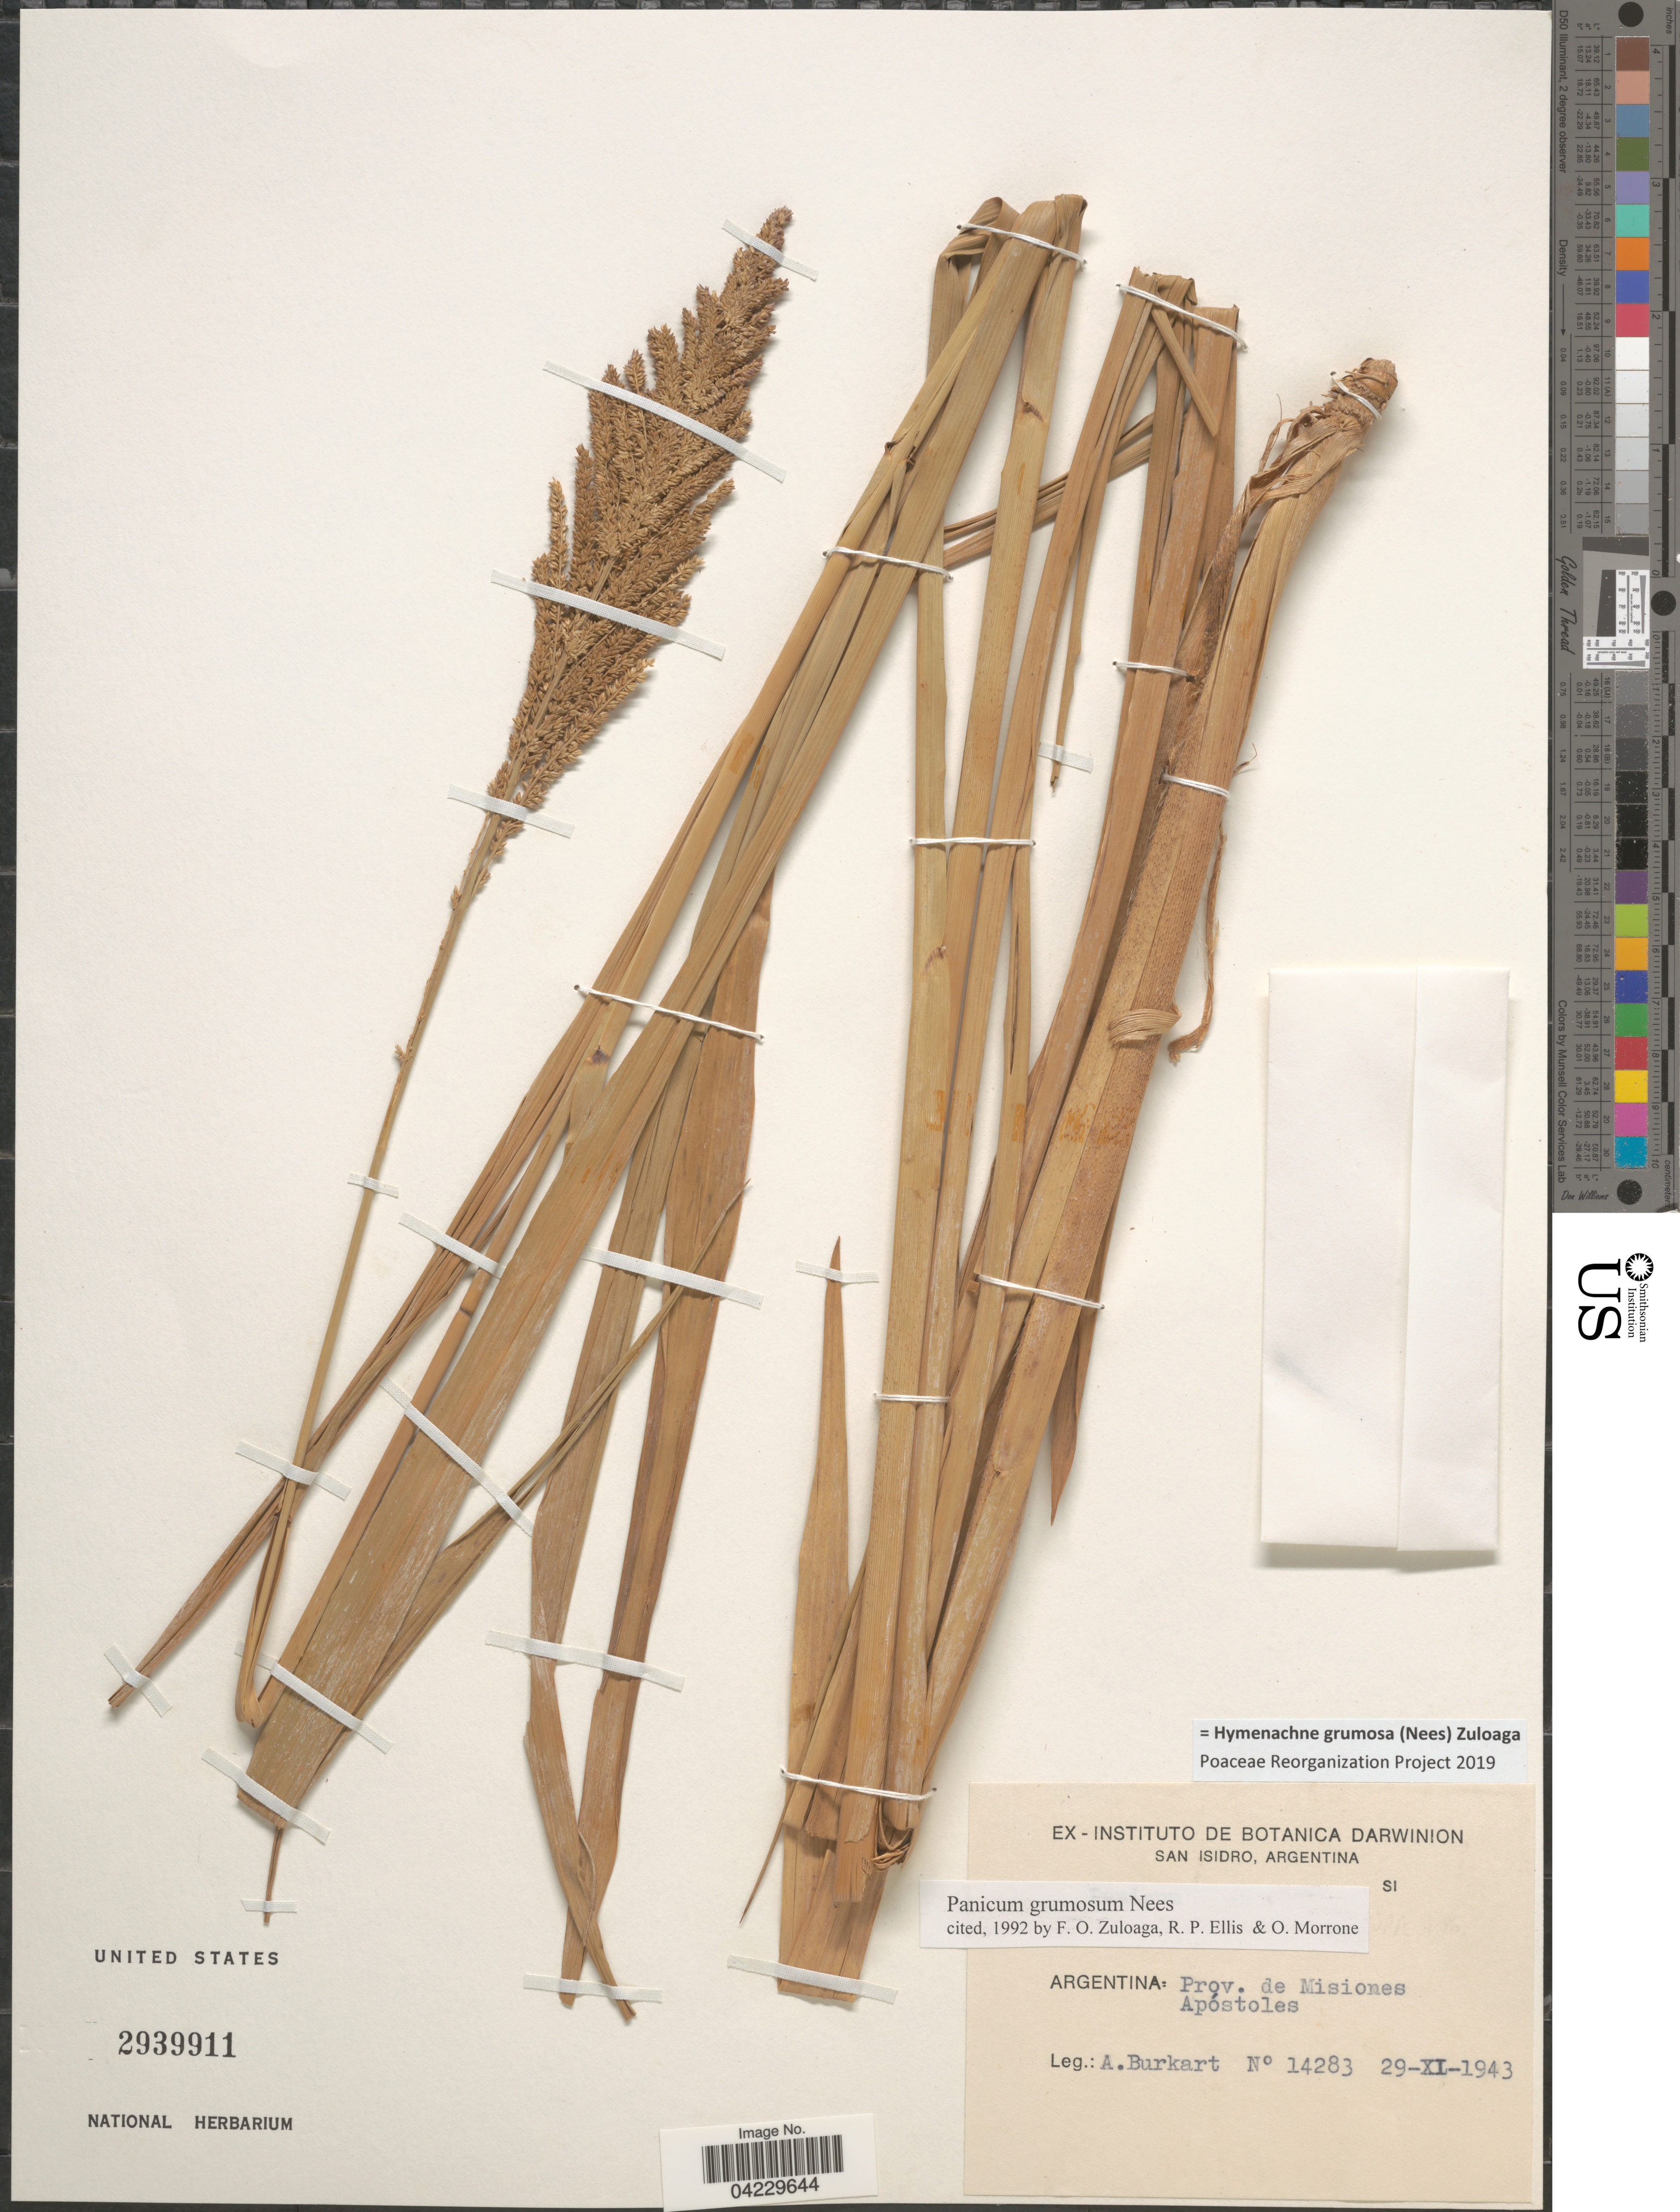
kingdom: Plantae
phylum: Tracheophyta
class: Liliopsida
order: Poales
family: Poaceae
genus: Hymenachne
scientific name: Hymenachne grumosa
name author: (Nees) Zuloaga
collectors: A. E. Burkart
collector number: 14283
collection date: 1943-11-29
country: Argentina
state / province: Misiones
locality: Apostoles.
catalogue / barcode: US 2939911